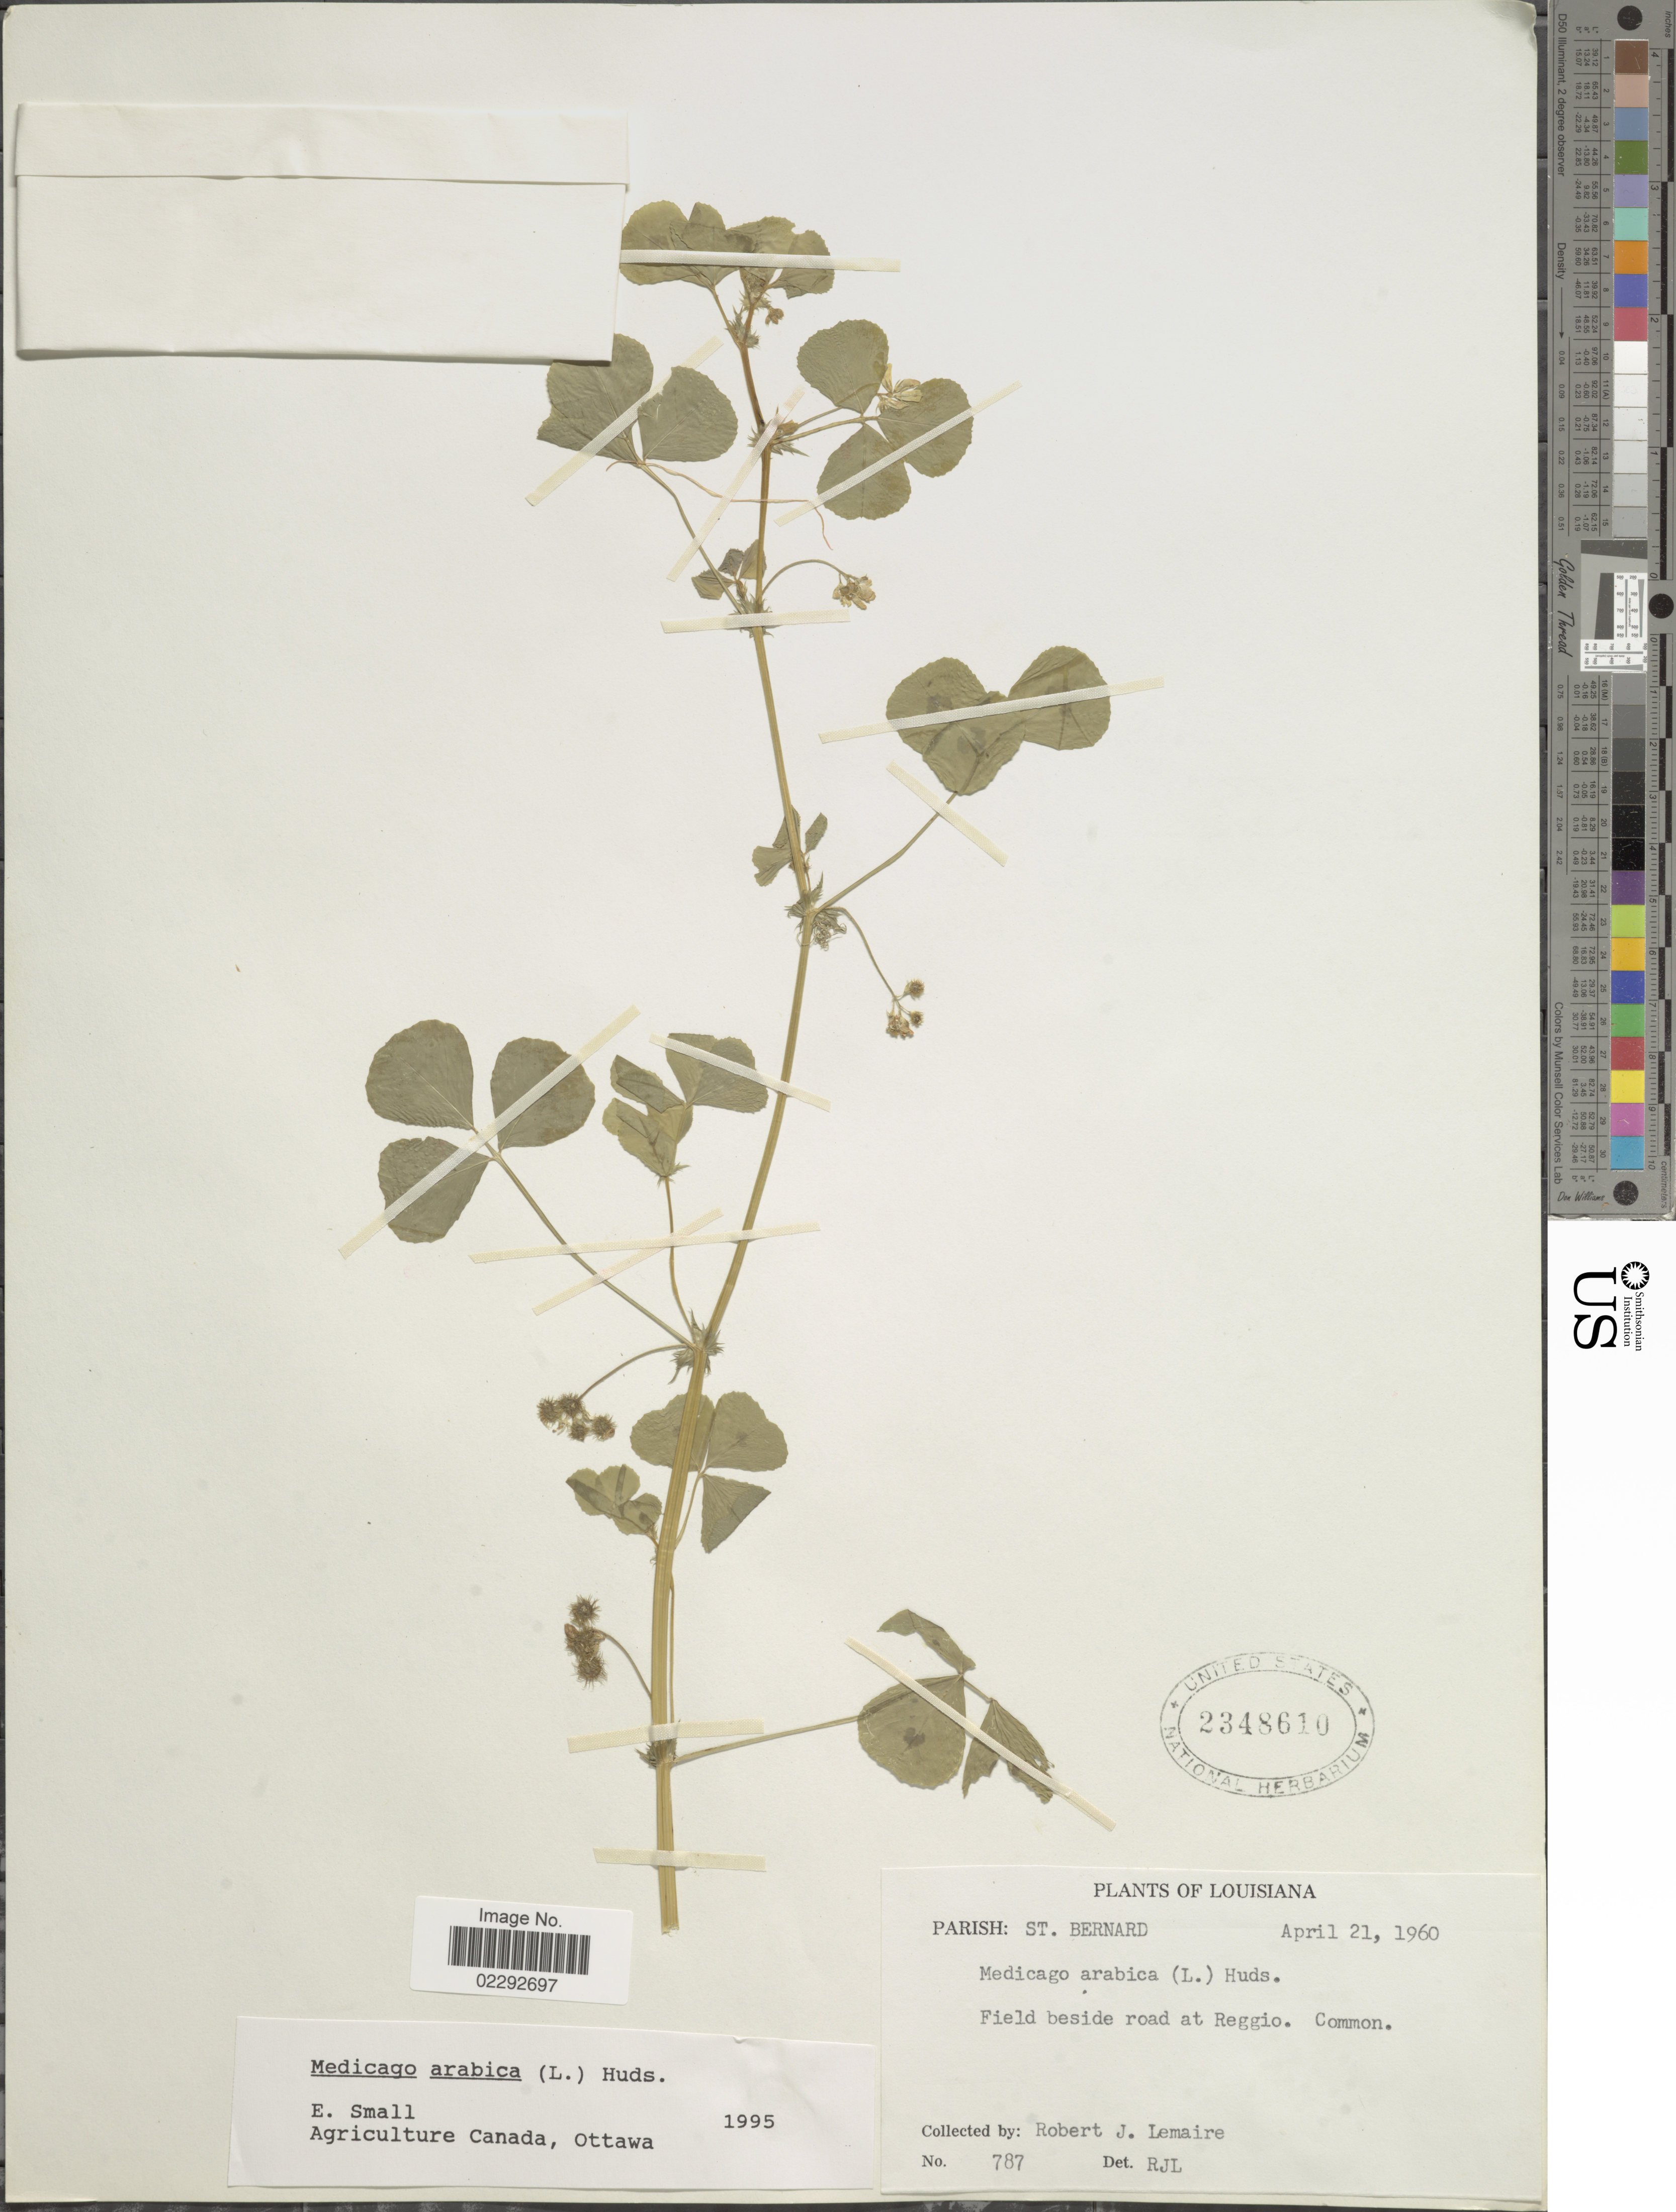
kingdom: Plantae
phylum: Tracheophyta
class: Magnoliopsida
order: Fabales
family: Fabaceae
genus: Medicago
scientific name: Medicago arabica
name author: (L.) Huds.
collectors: R. J. Lemaire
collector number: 787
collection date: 1960-04-21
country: United States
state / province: Louisiana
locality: Parish: St. Bernard. at Reggio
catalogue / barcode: US 2348610